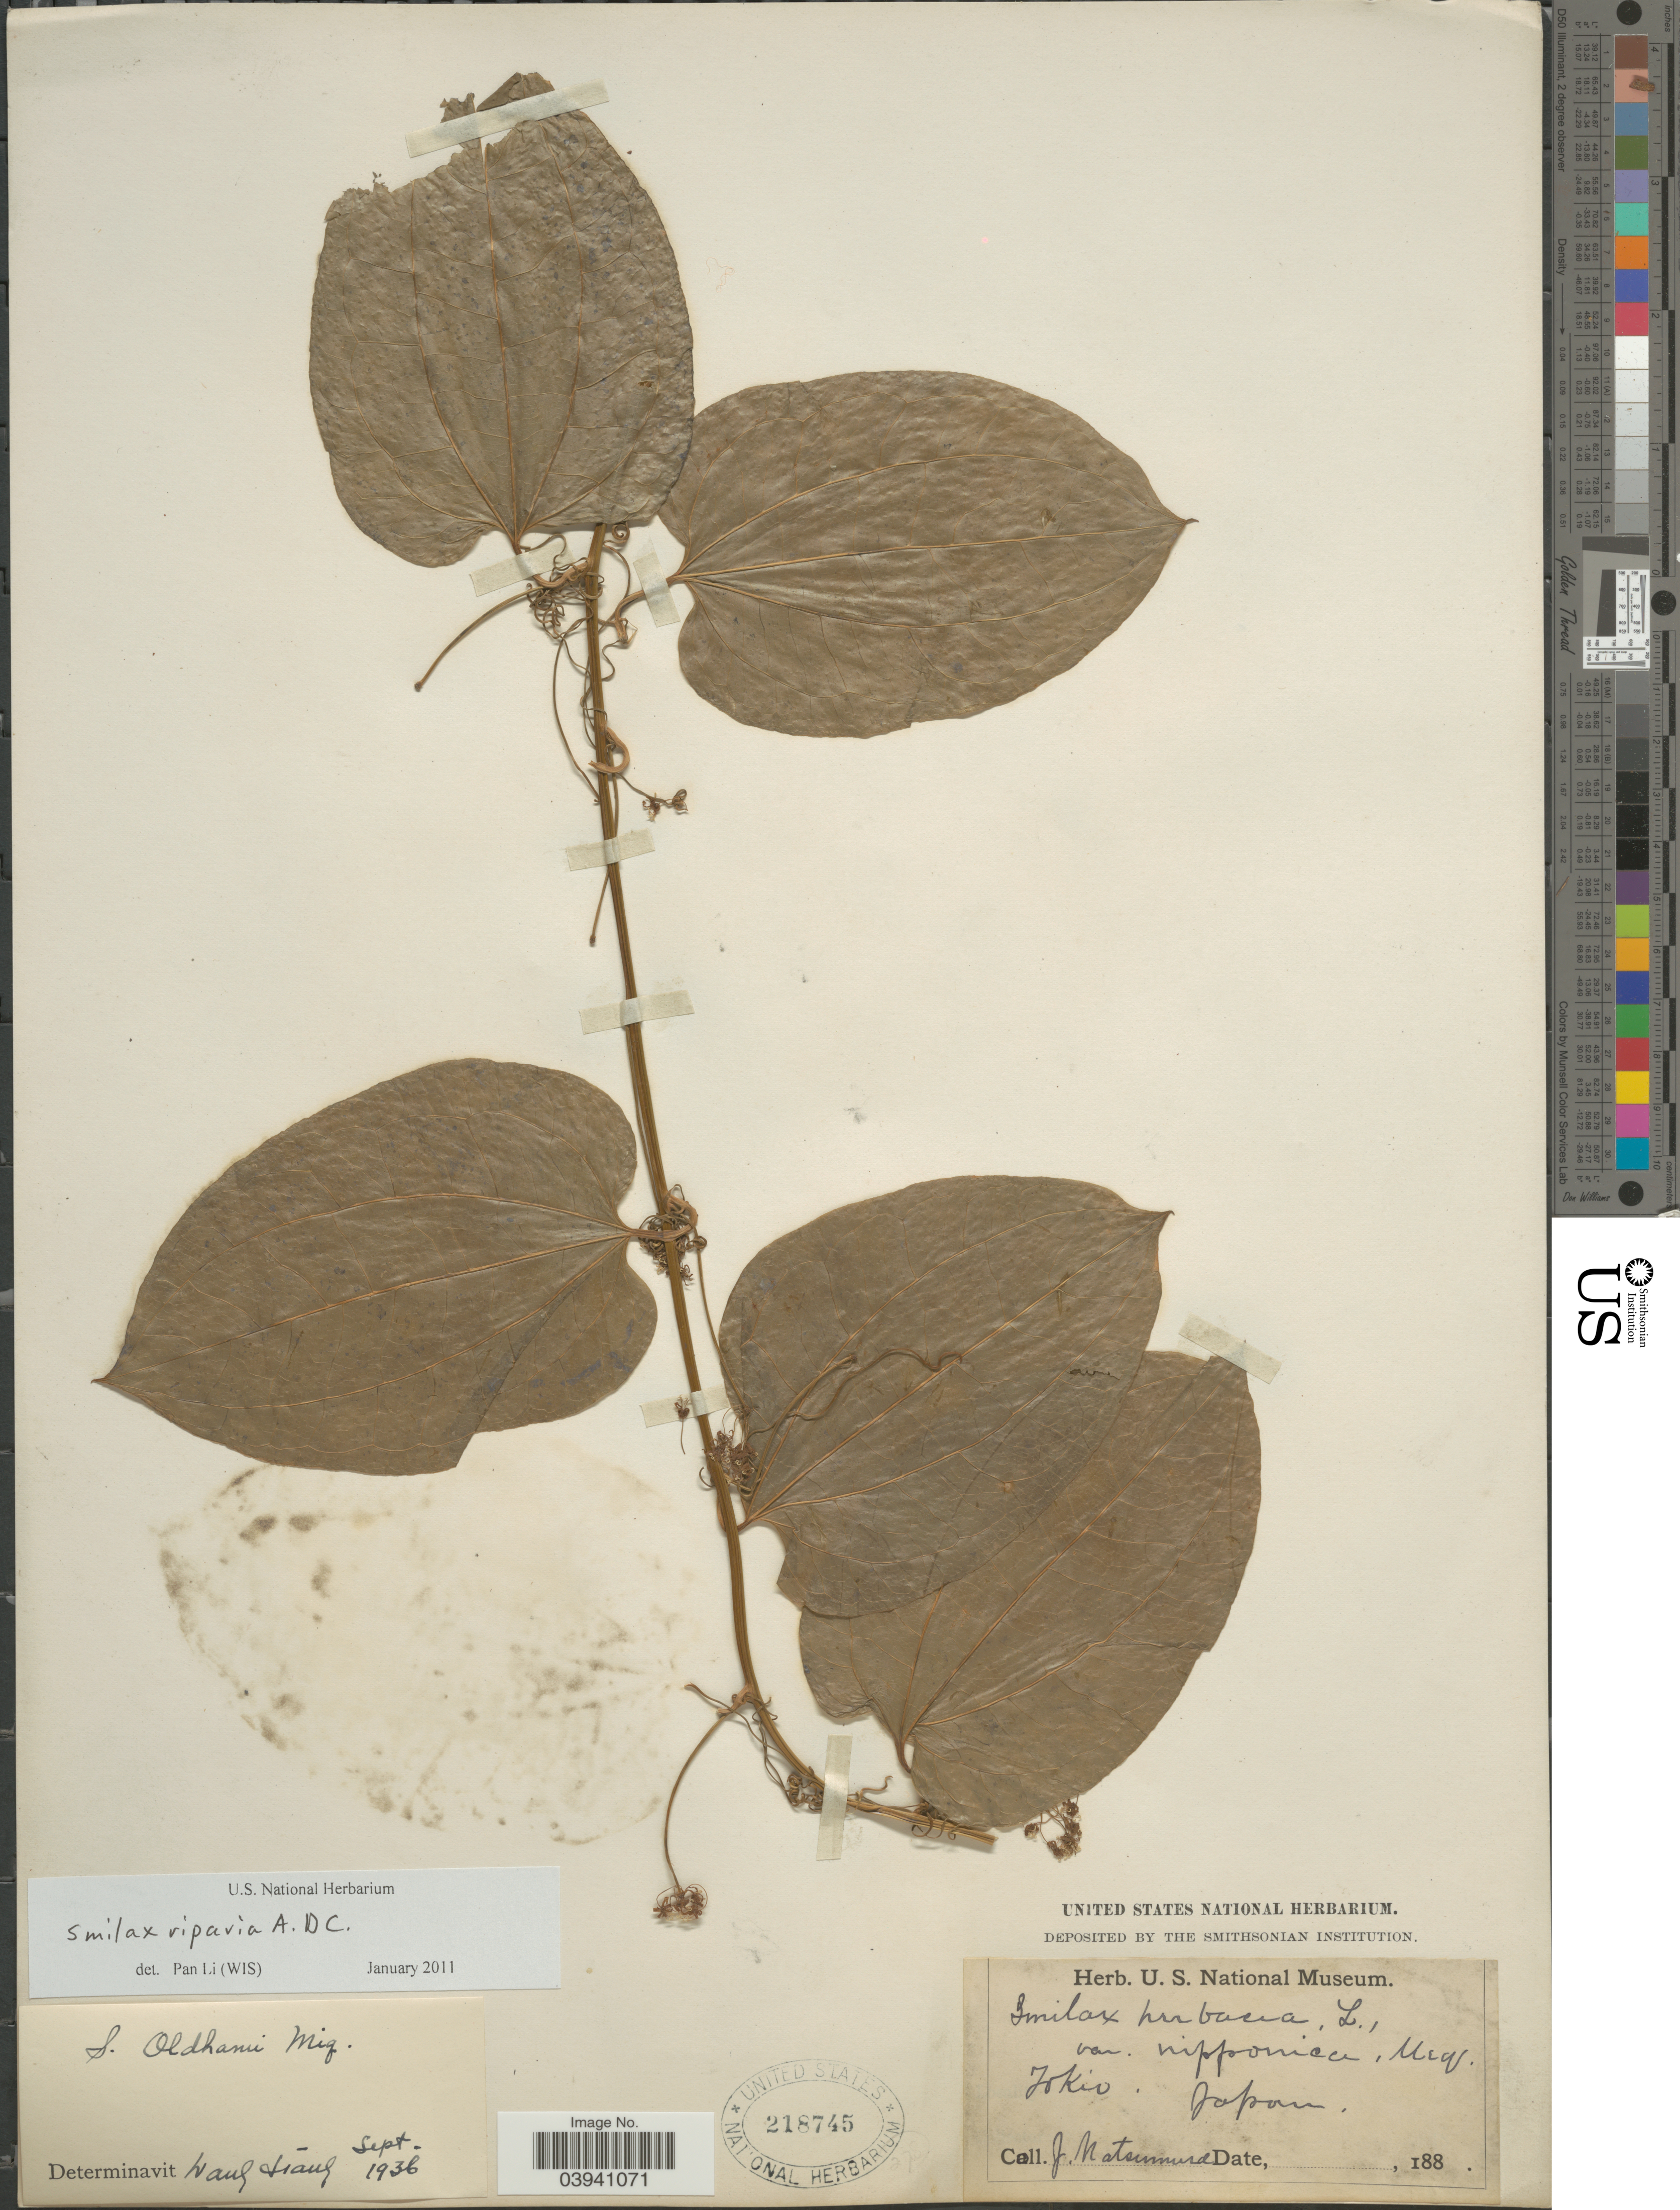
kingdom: Plantae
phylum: Tracheophyta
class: Liliopsida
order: Liliales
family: Smilacaceae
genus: Smilax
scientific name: Smilax riparia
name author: A. DC.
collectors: J. Matsumura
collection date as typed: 188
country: Japan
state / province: Tokyo, Federal City of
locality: Tokio.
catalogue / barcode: US 218745